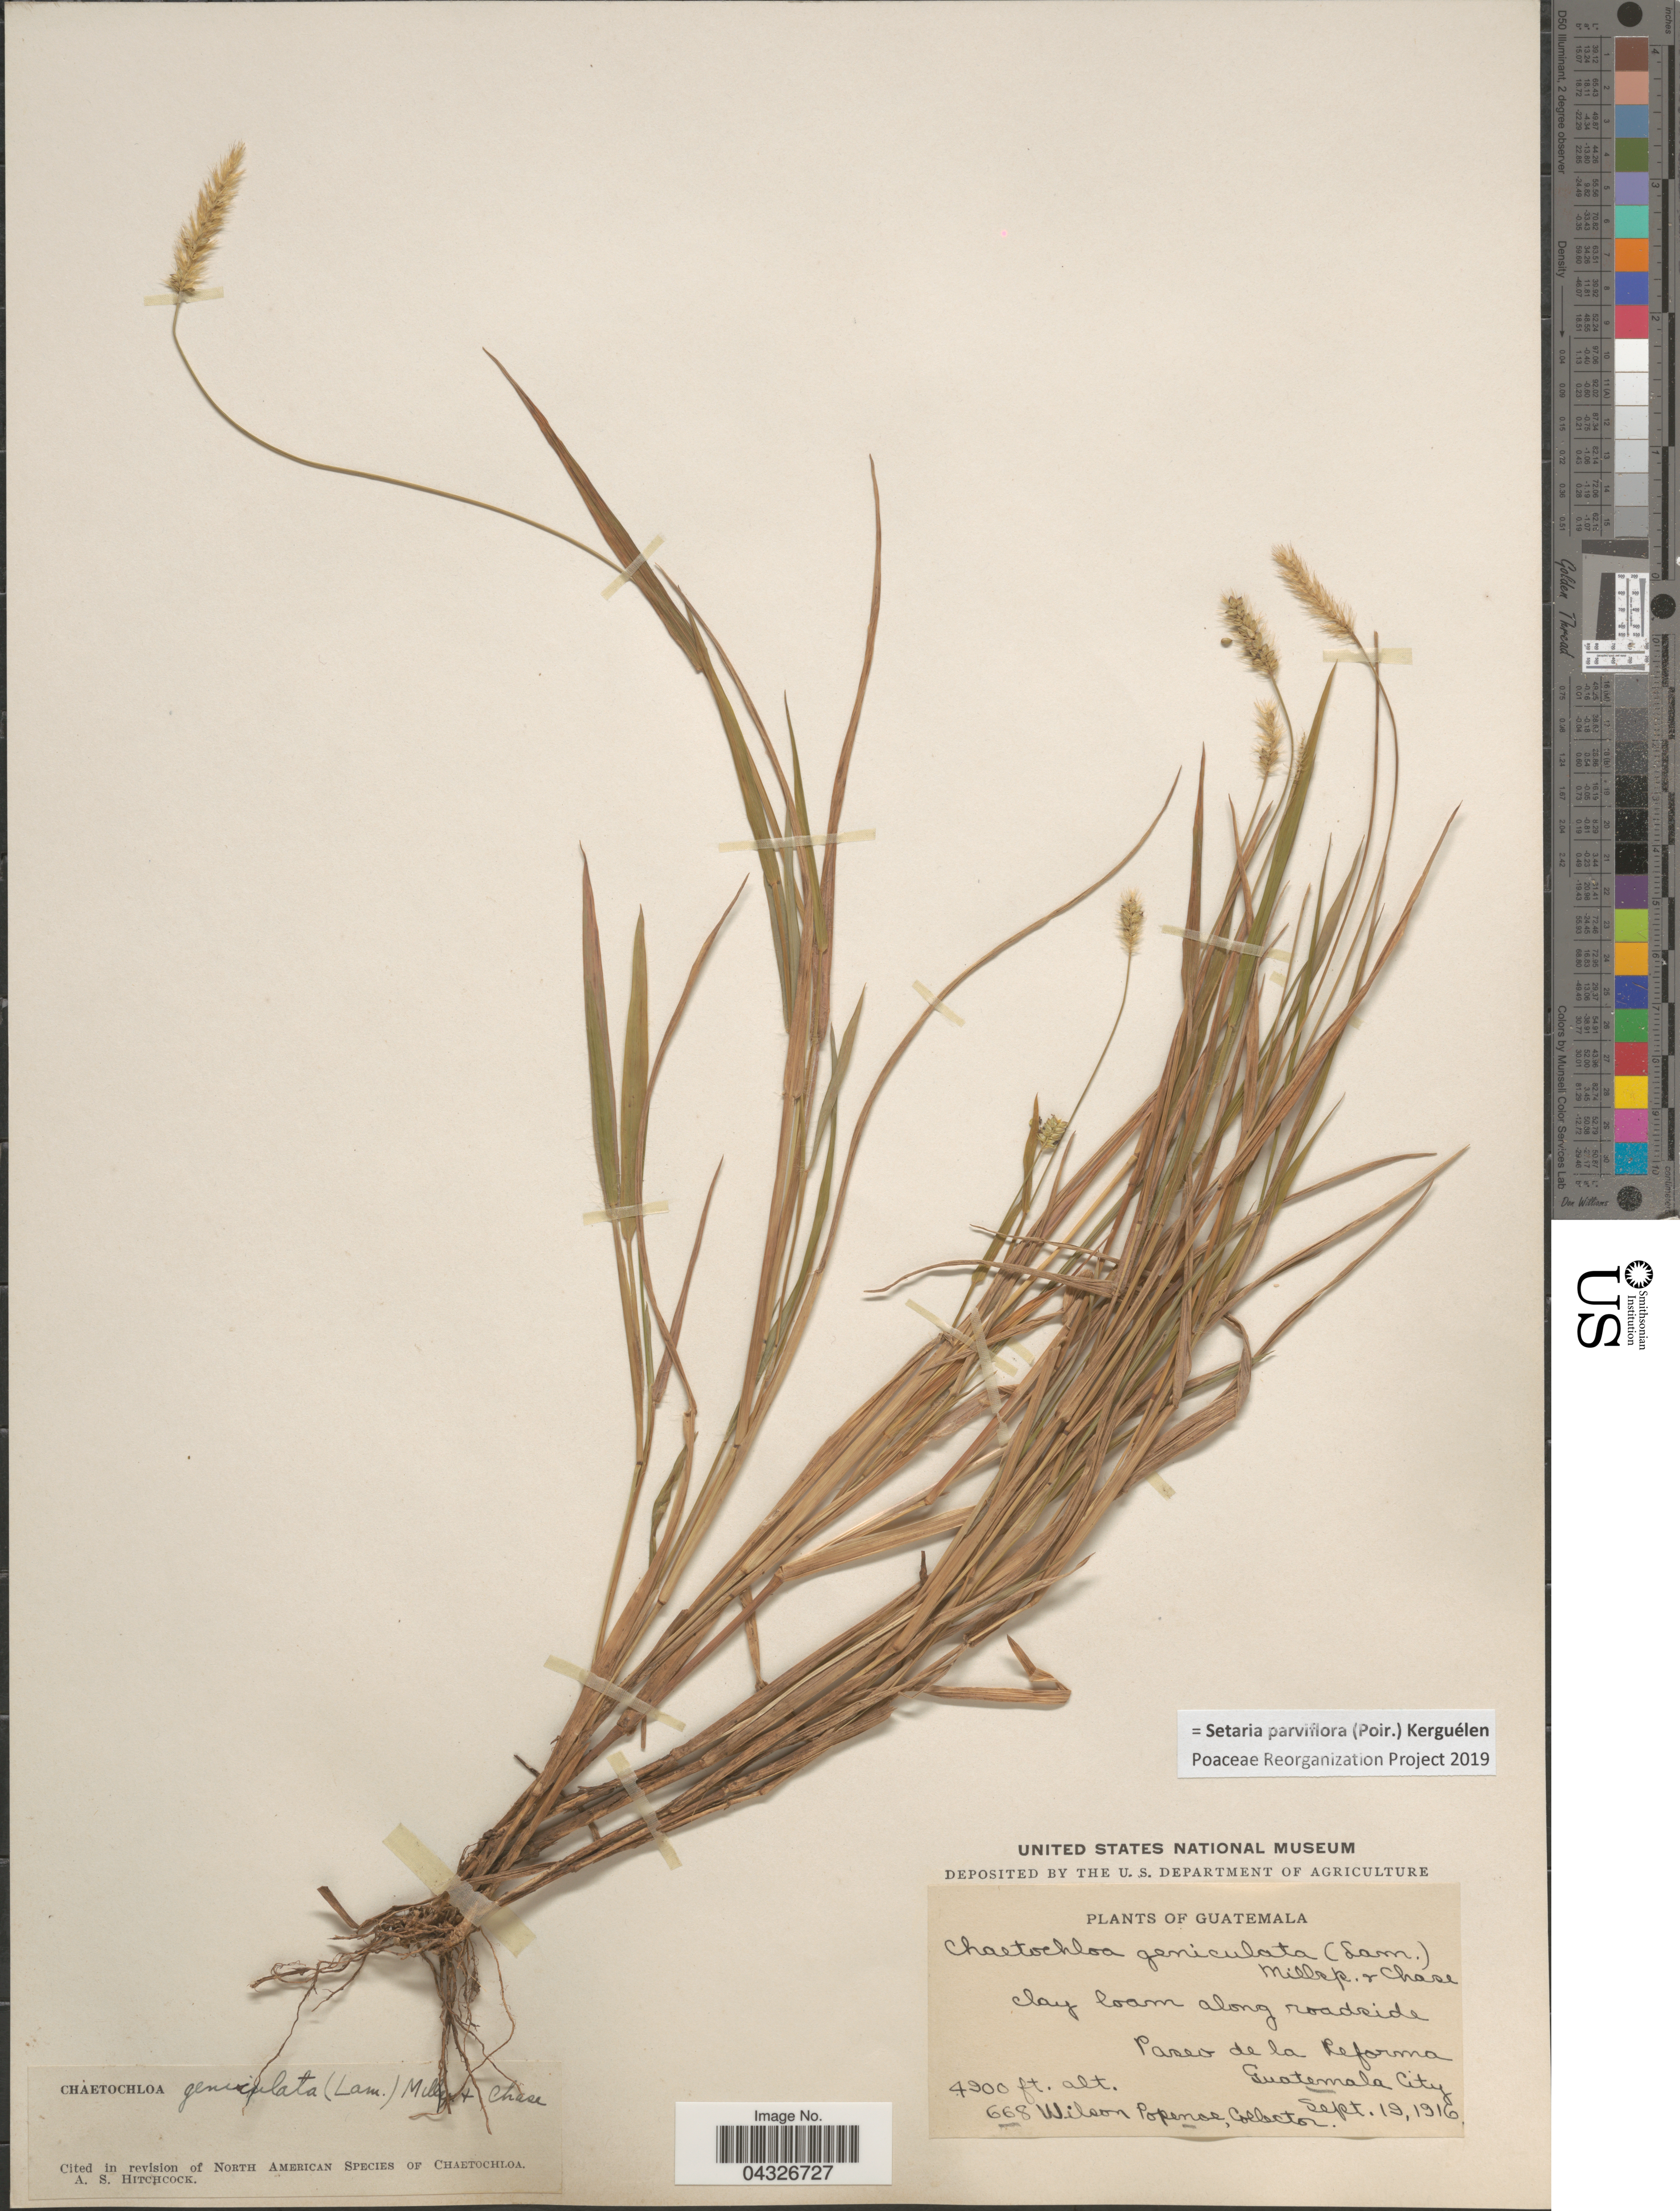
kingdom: Plantae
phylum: Tracheophyta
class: Liliopsida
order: Poales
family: Poaceae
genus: Setaria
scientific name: Setaria parviflora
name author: (Poir.) Kerguélen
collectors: F. Popenoe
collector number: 668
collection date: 1916-09-19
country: Guatemala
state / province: Guatemala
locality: Along roadside. Paseo de la Reforma. Guatemala City.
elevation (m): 1494